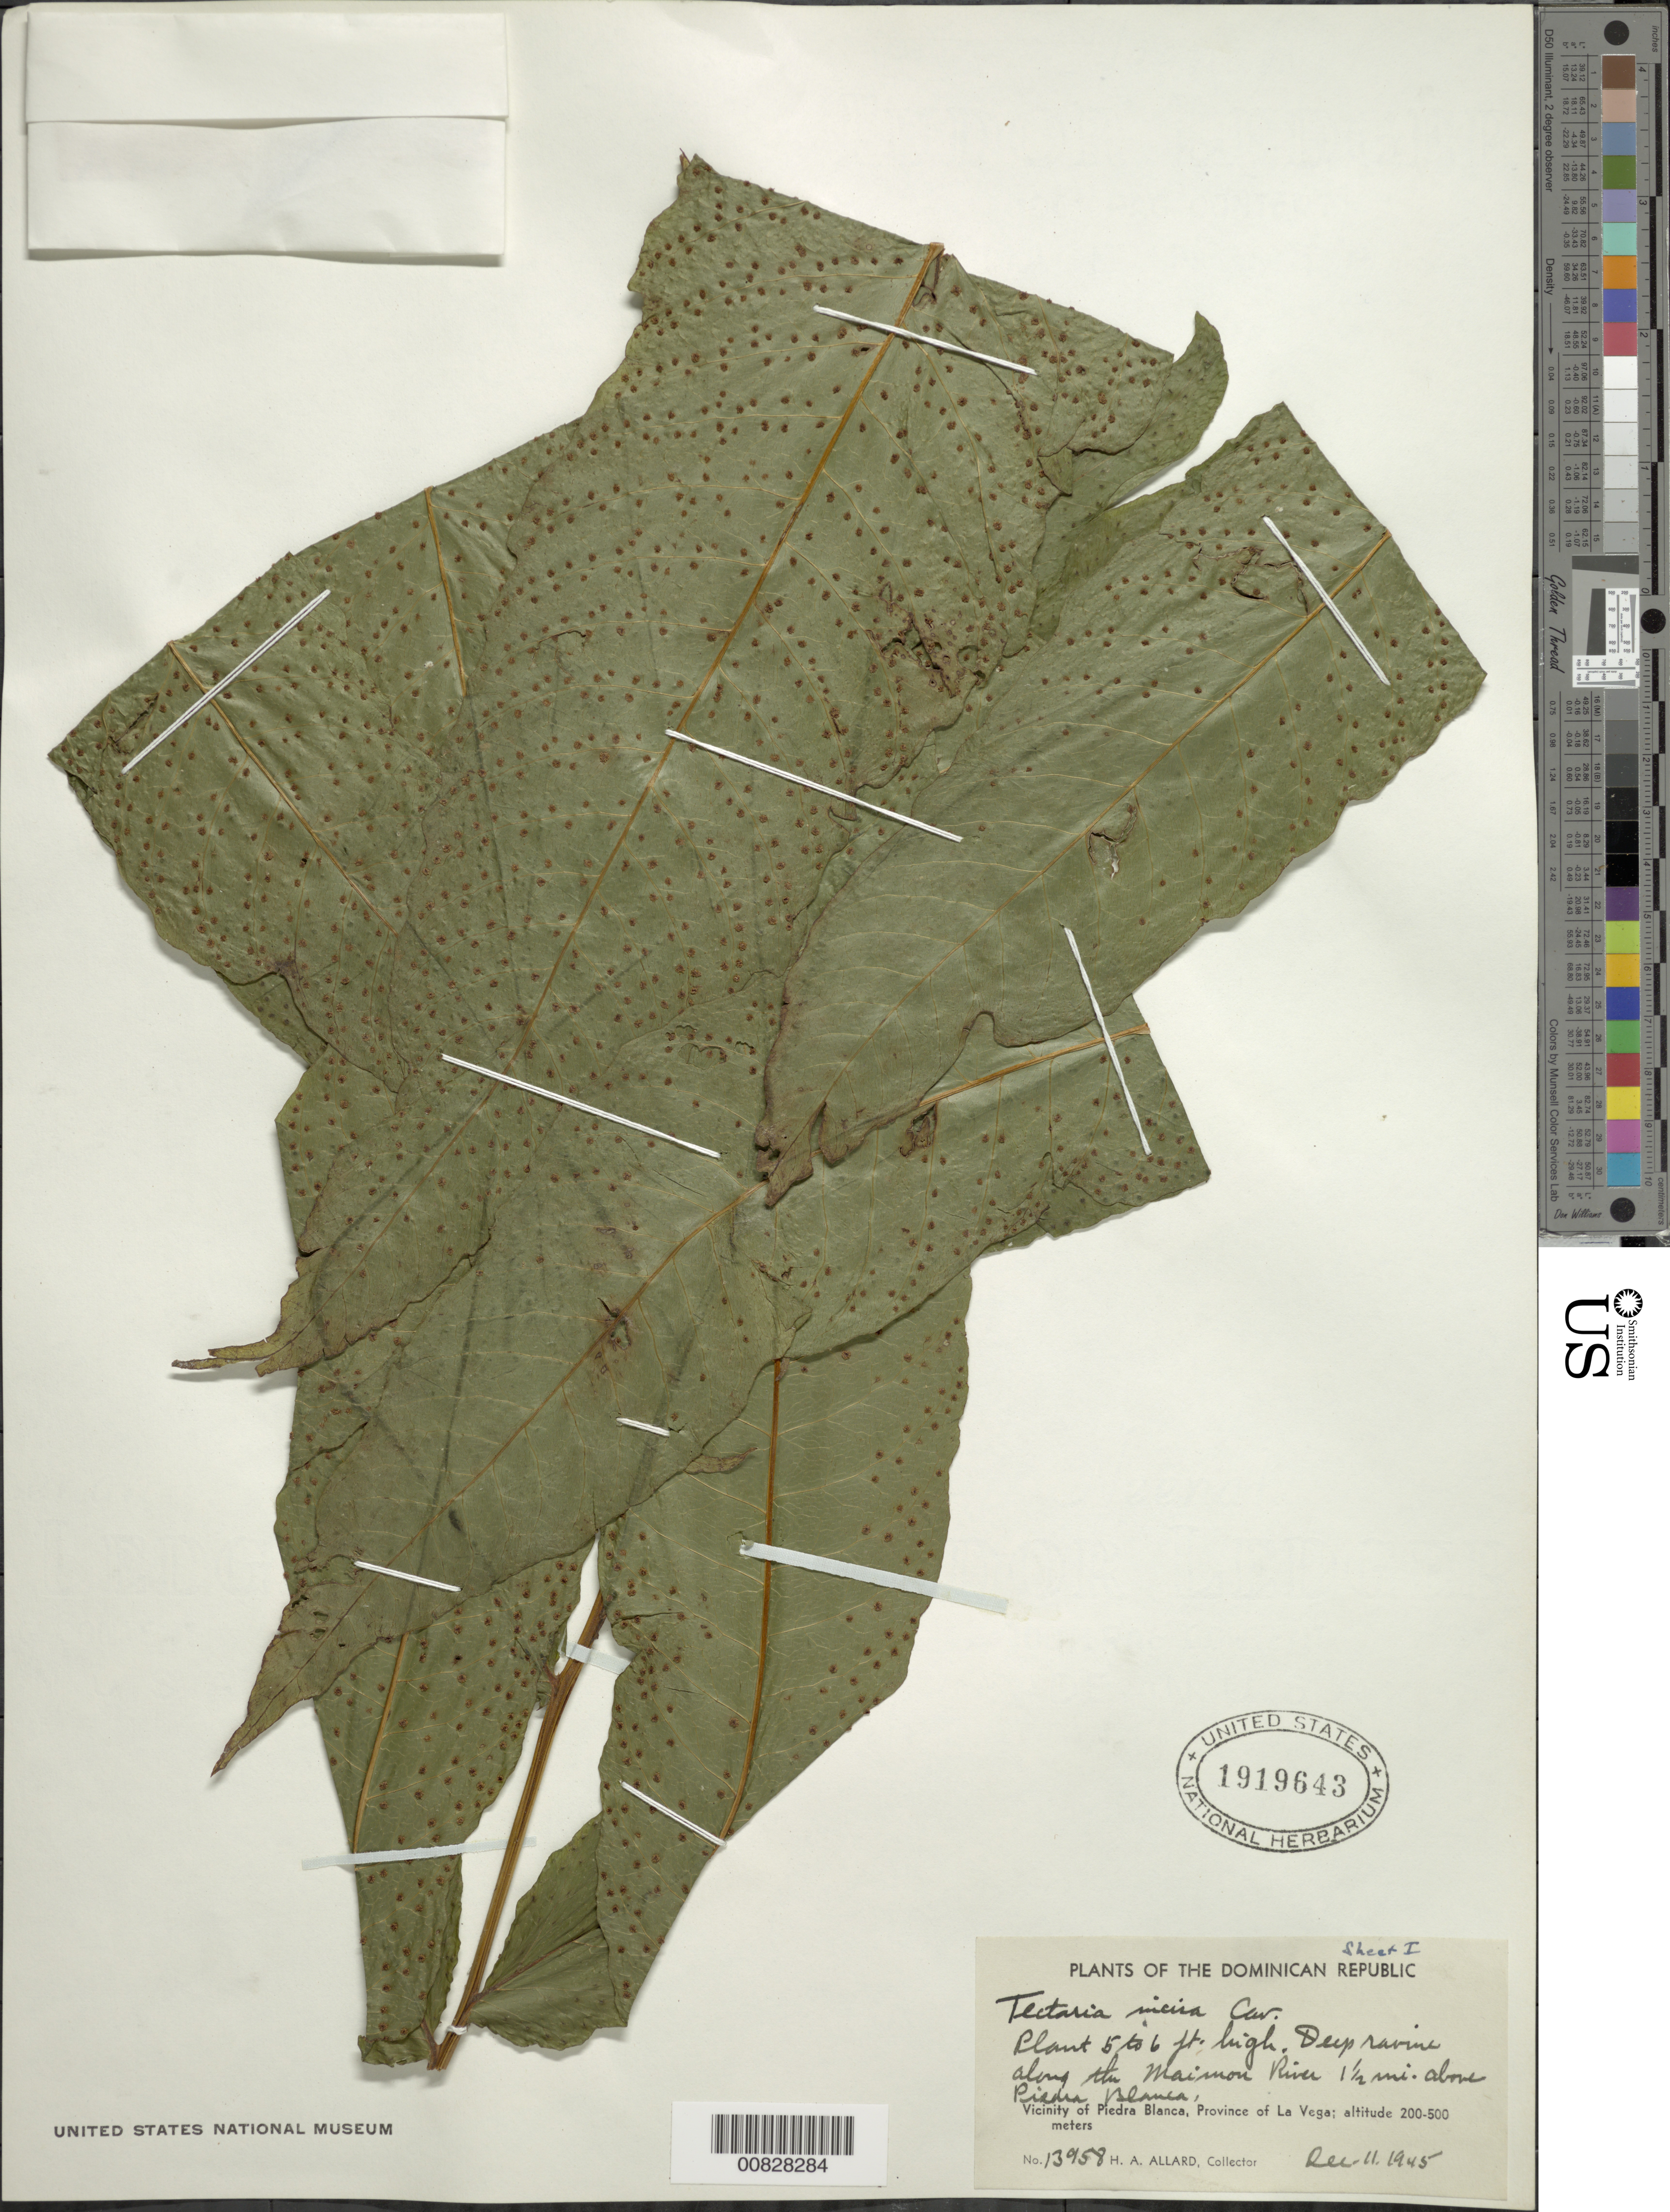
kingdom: Plantae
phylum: Tracheophyta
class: Polypodiopsida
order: Polypodiales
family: Tectariaceae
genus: Tectaria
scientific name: Tectaria incisa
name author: Cav.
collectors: H. A. Allard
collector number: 13958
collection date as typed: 11 Dec 1945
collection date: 1945-12-11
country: Dominican Republic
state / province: La Vega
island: Hispaniola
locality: Piedra Blanca, 1.5 miles above, on Maimon R.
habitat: Deep ravine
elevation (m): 200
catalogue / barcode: US 1919643